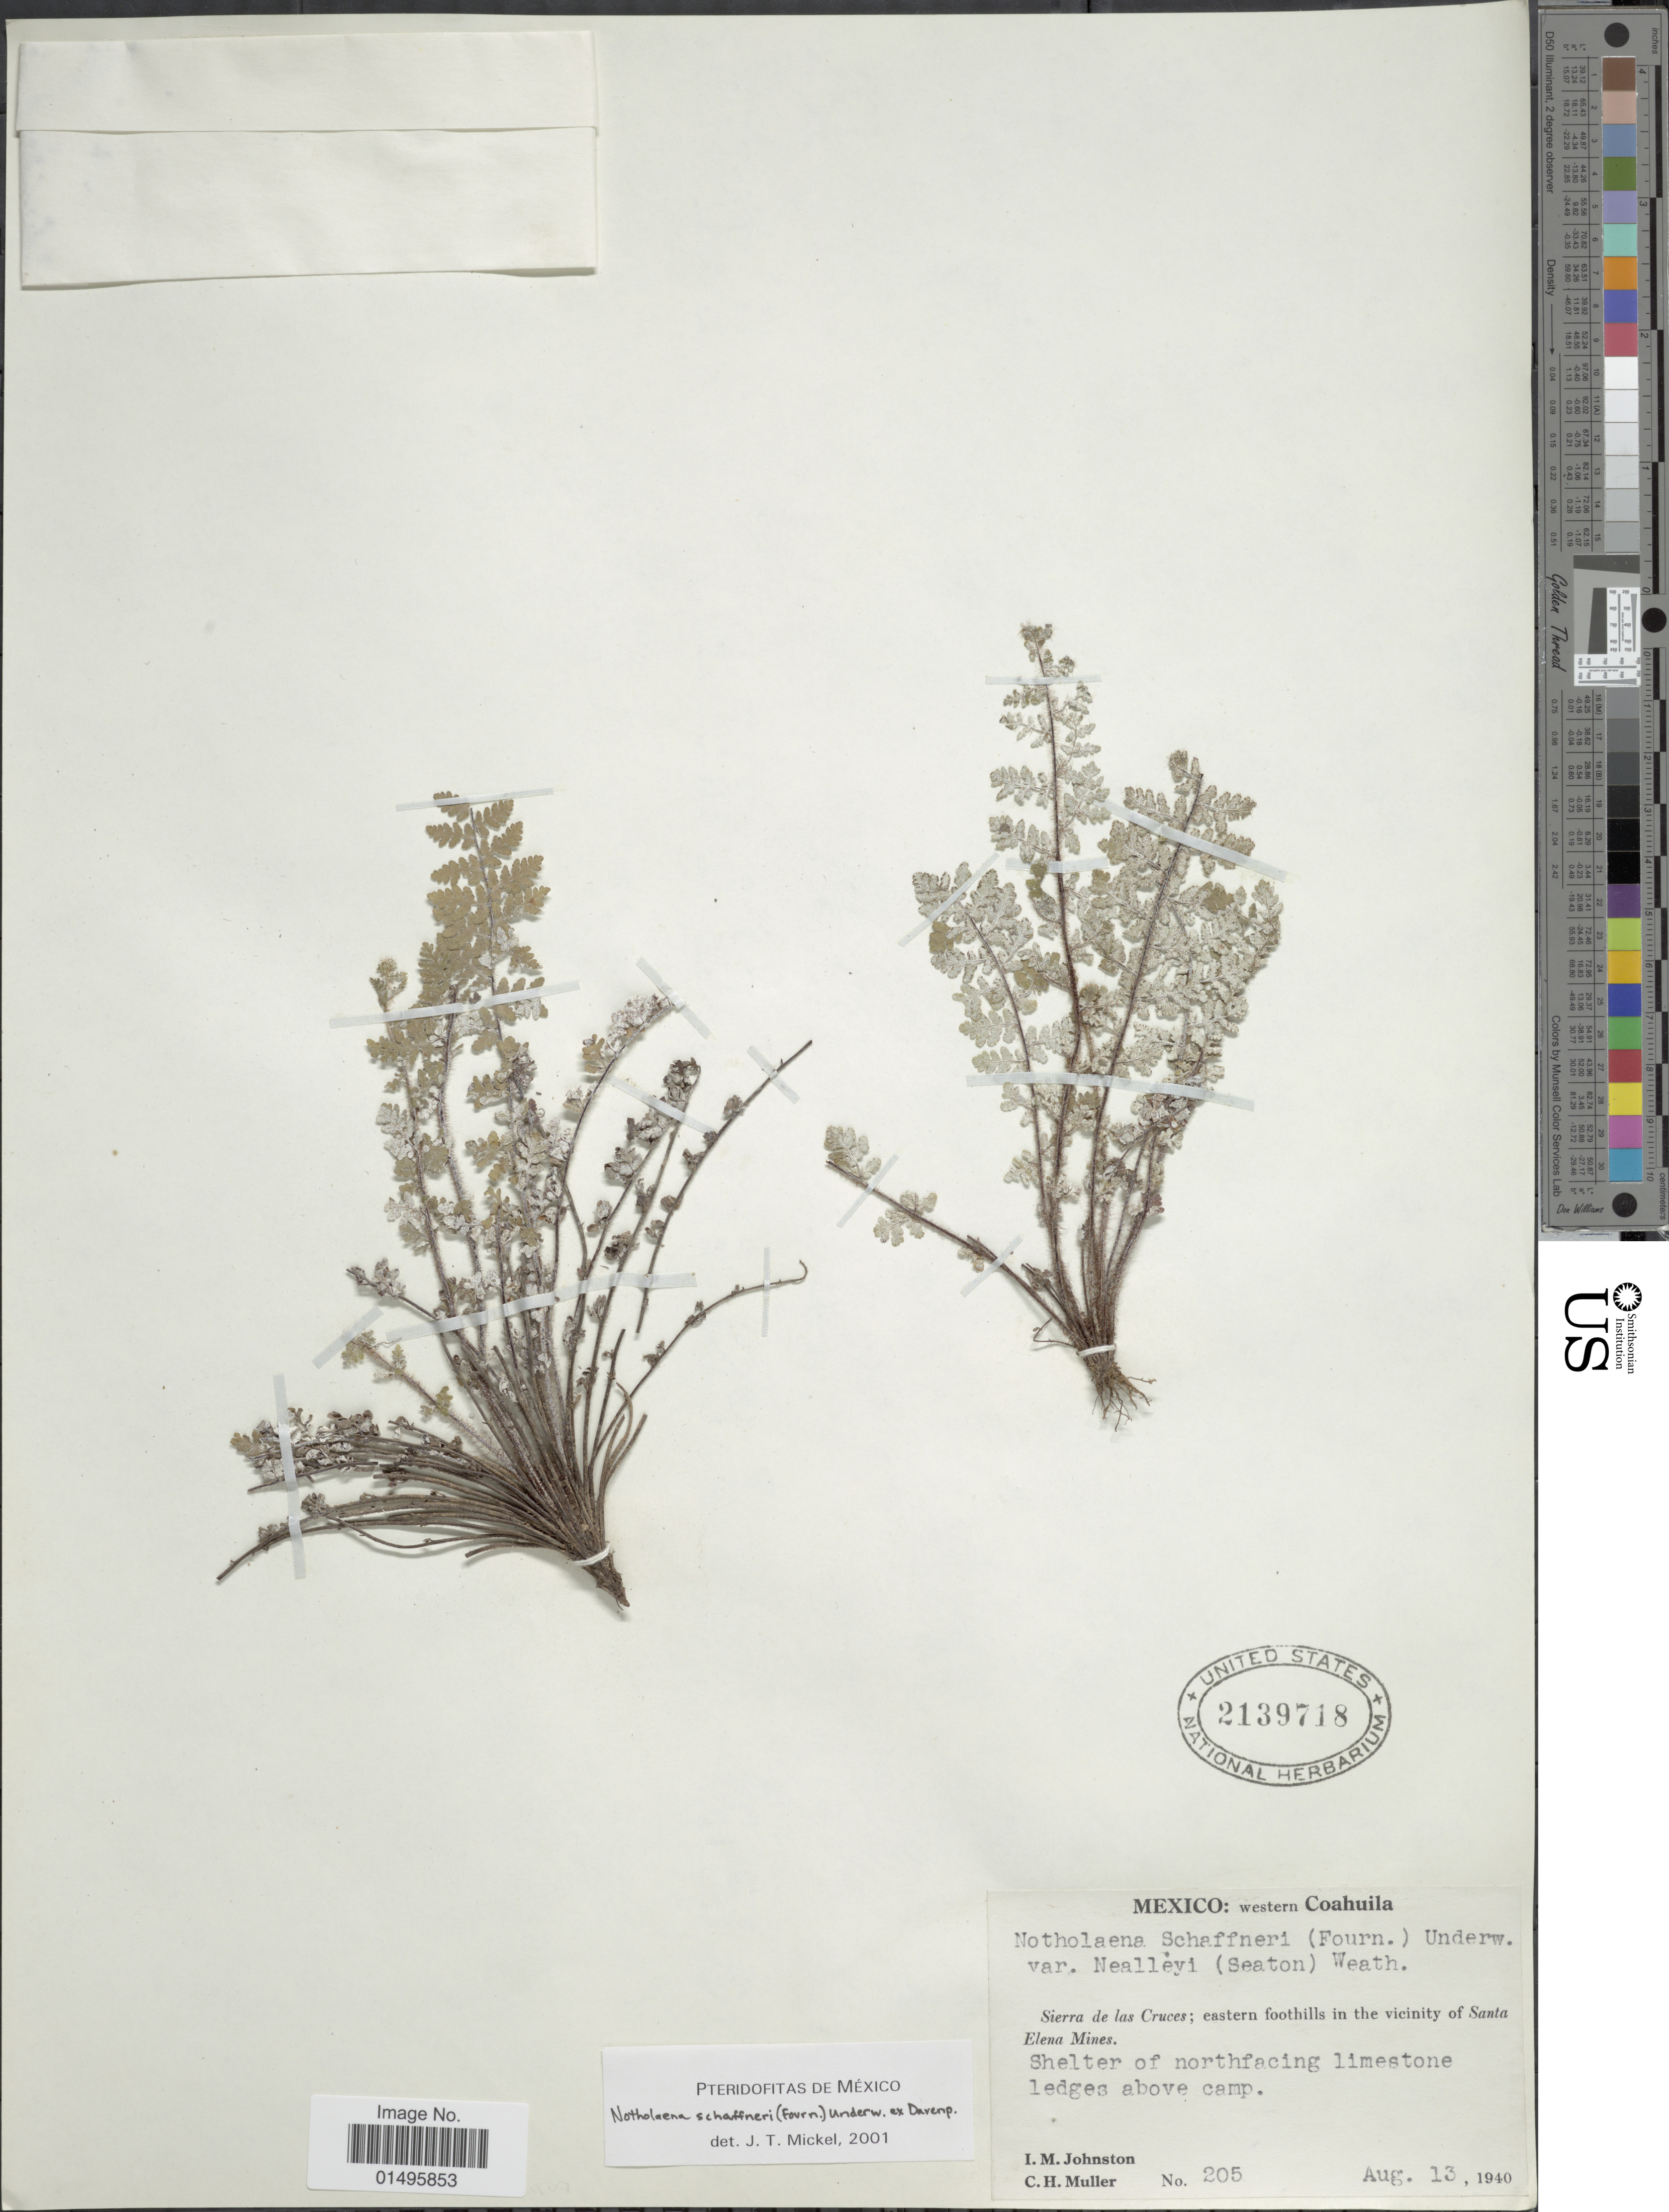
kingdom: Plantae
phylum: Tracheophyta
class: Polypodiopsida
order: Polypodiales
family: Pteridaceae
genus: Notholaena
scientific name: Notholaena schaffneri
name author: (E. Fourn.) Underw.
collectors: I.M. Johnston & C. H. Müller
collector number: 205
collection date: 1940-08-13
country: Mexico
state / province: Coahuila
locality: Mexico, Western Coahuila, Sierra de las Cruces; eastern foothills in the vicinity of Santa Elena Mines.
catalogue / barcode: US 2139718